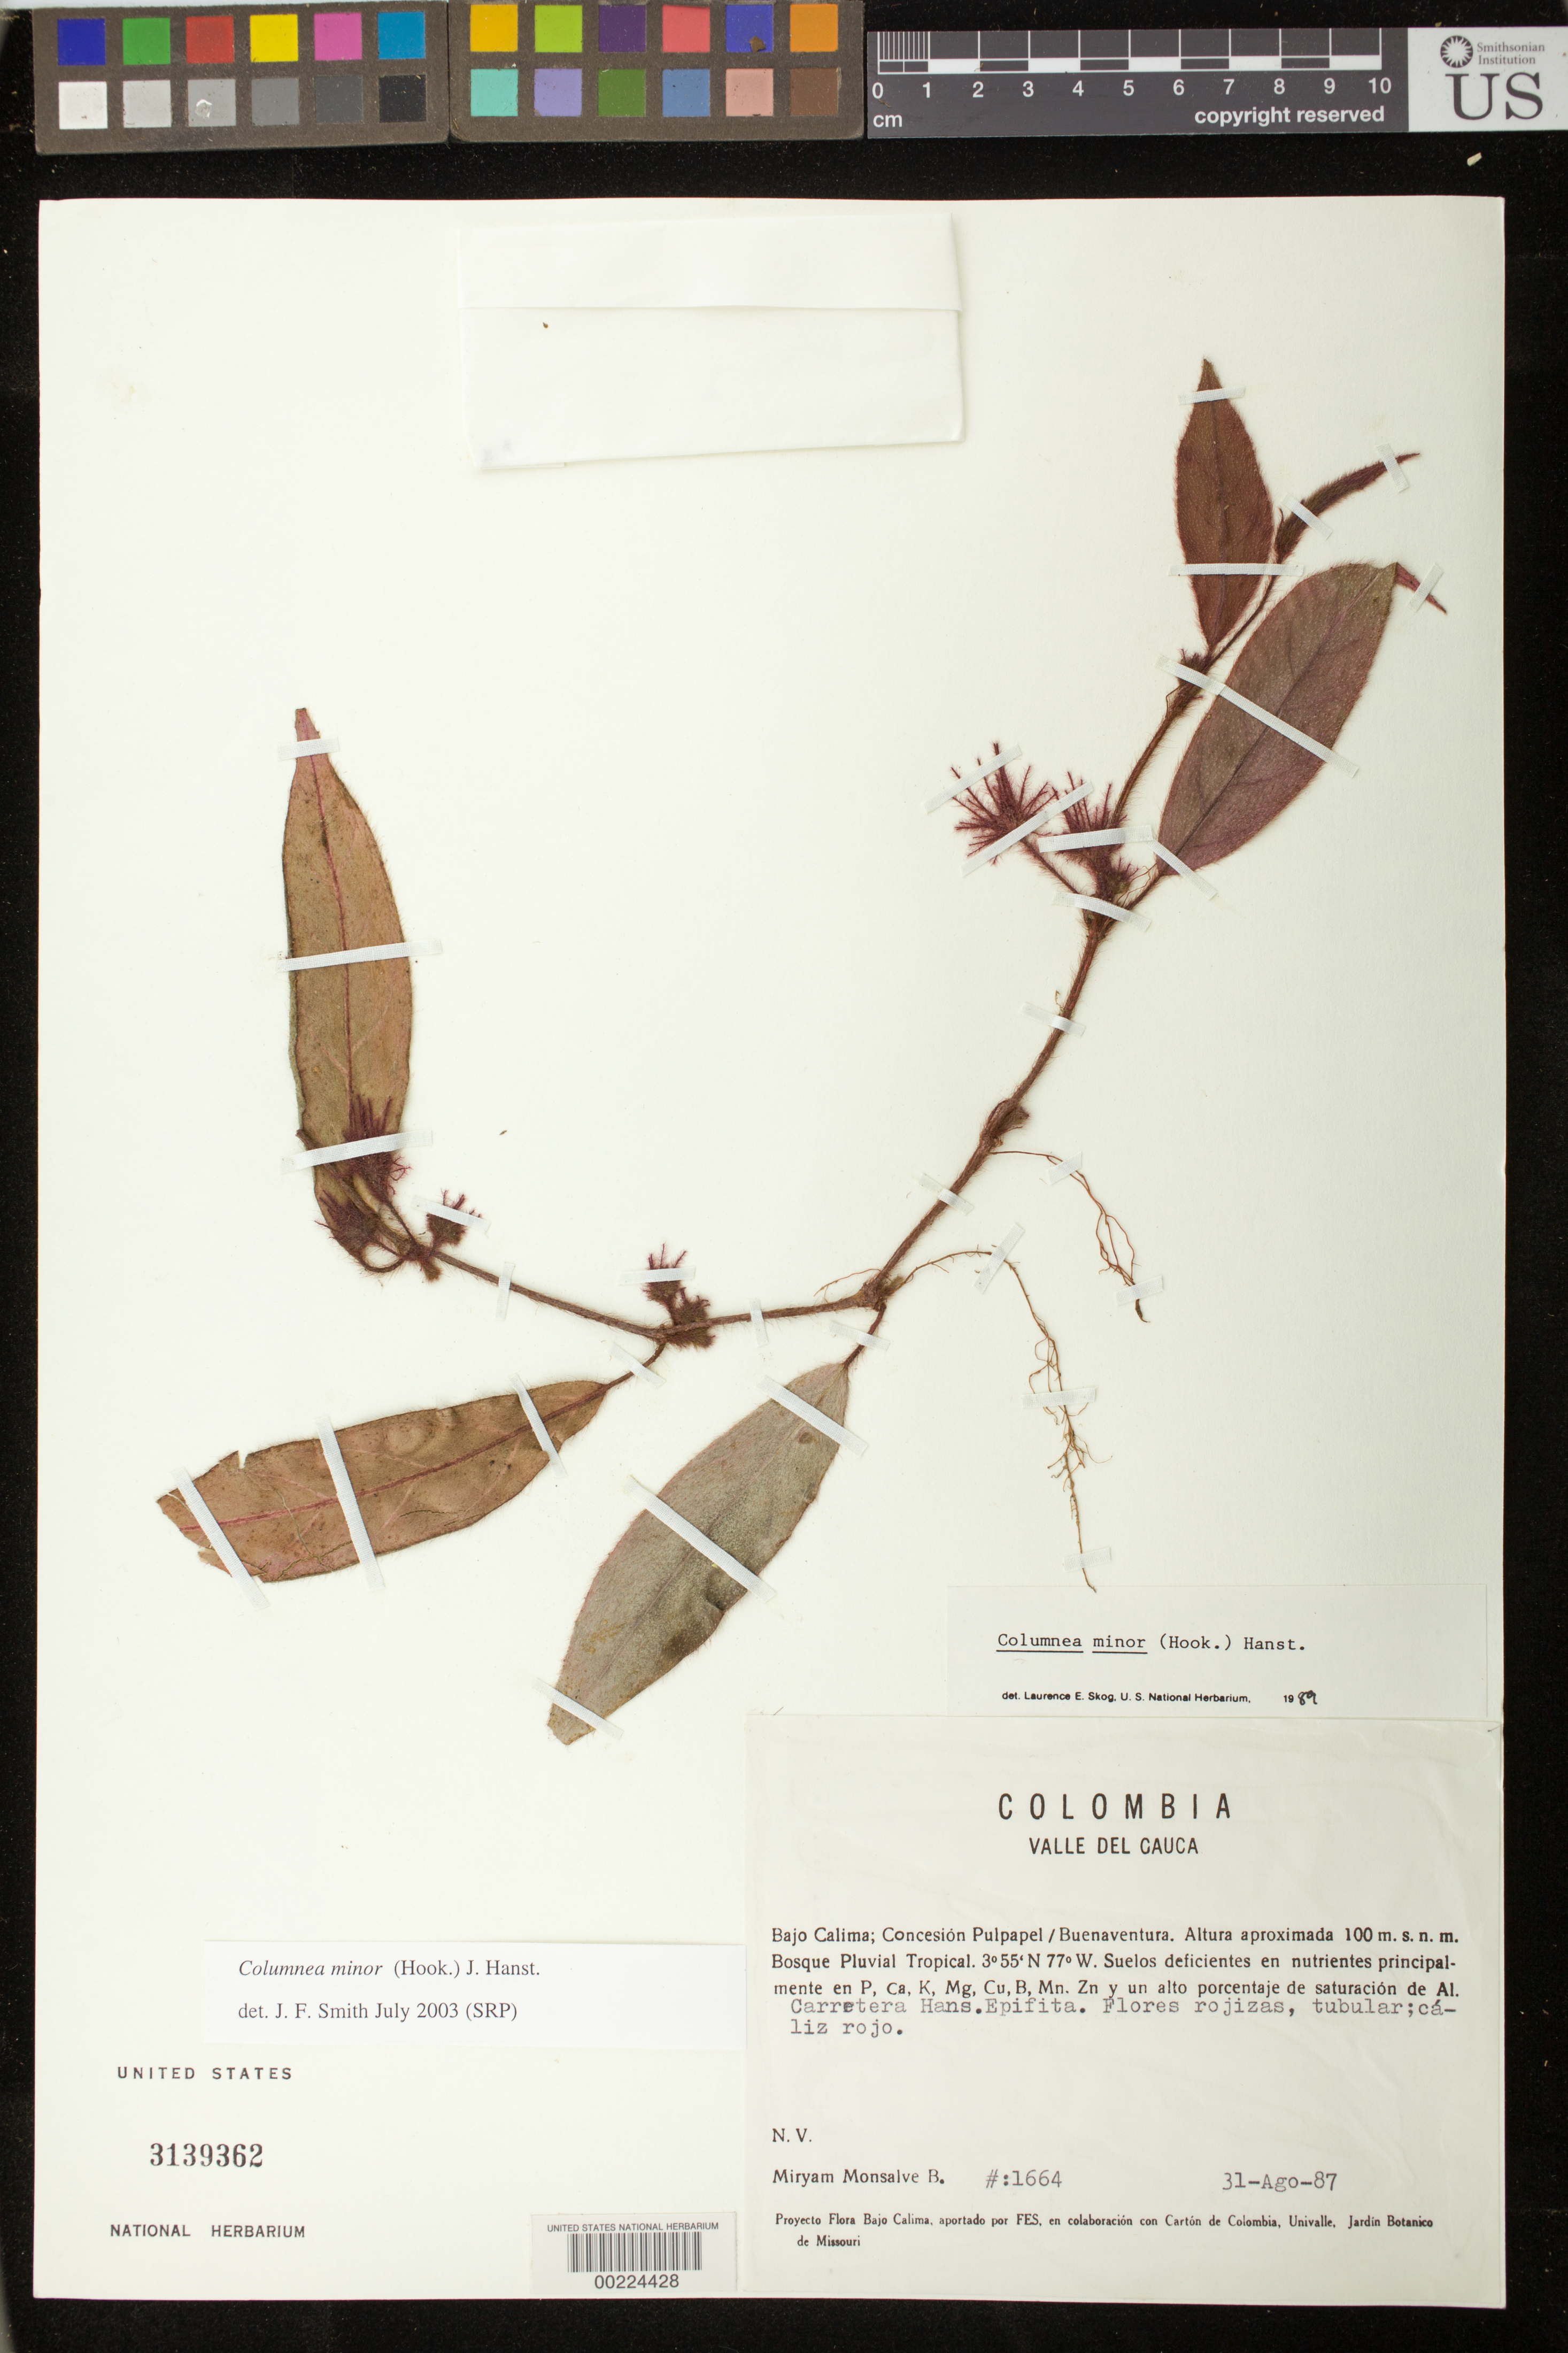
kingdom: Plantae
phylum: Tracheophyta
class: Magnoliopsida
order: Lamiales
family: Gesneriaceae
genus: Columnea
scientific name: Columnea minor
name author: (Hook.) Hanst.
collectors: M. Monsalve B.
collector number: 1664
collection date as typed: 31 Aug 1987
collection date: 1987-08-31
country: Colombia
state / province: Valle del Cauca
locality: Bajo Calima, concession Pulpapel / Buenaventura, highway Hans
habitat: Pluvial tropical forest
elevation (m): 100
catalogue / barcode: US 3139362